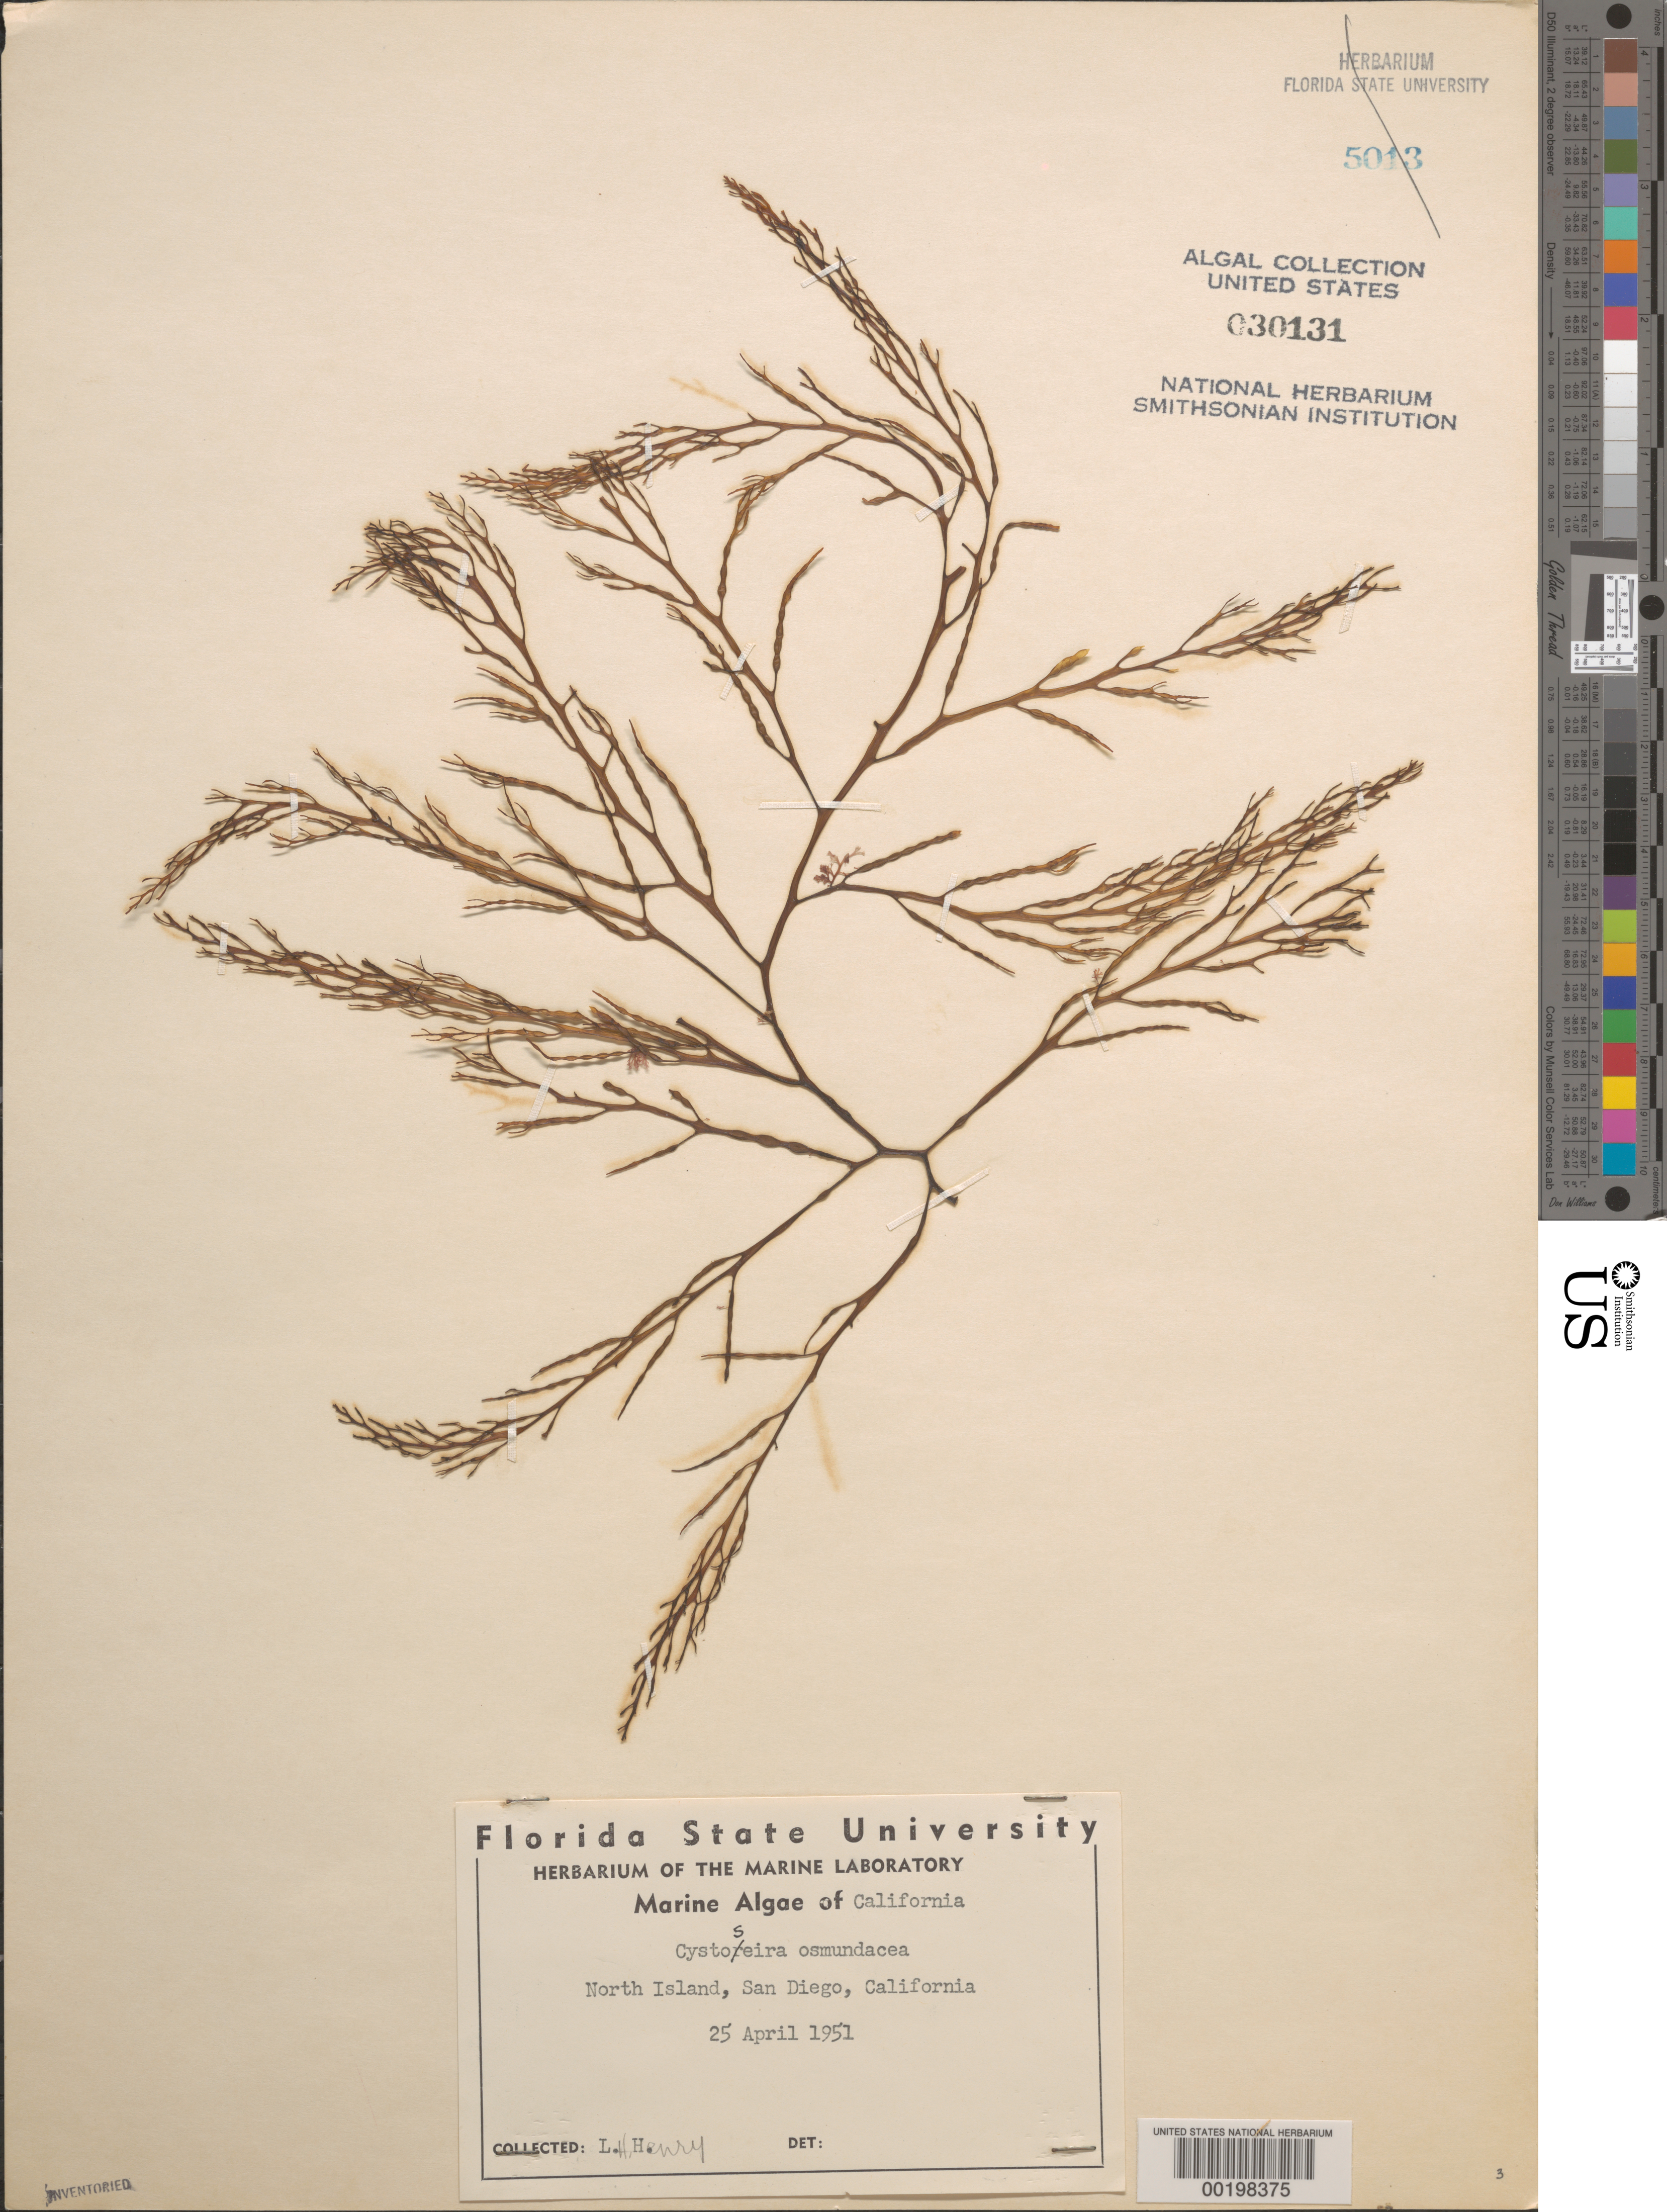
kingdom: Chromista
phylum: Ochrophyta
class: Phaeophyceae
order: Fucales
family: Sargassaceae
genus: Cystoseira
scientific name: Cystoseira osmundacea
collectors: L. Henry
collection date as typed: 25 Apr 1951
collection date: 1951-04-25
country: United States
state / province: California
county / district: San Diego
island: North Island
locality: San Diego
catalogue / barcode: US 30131